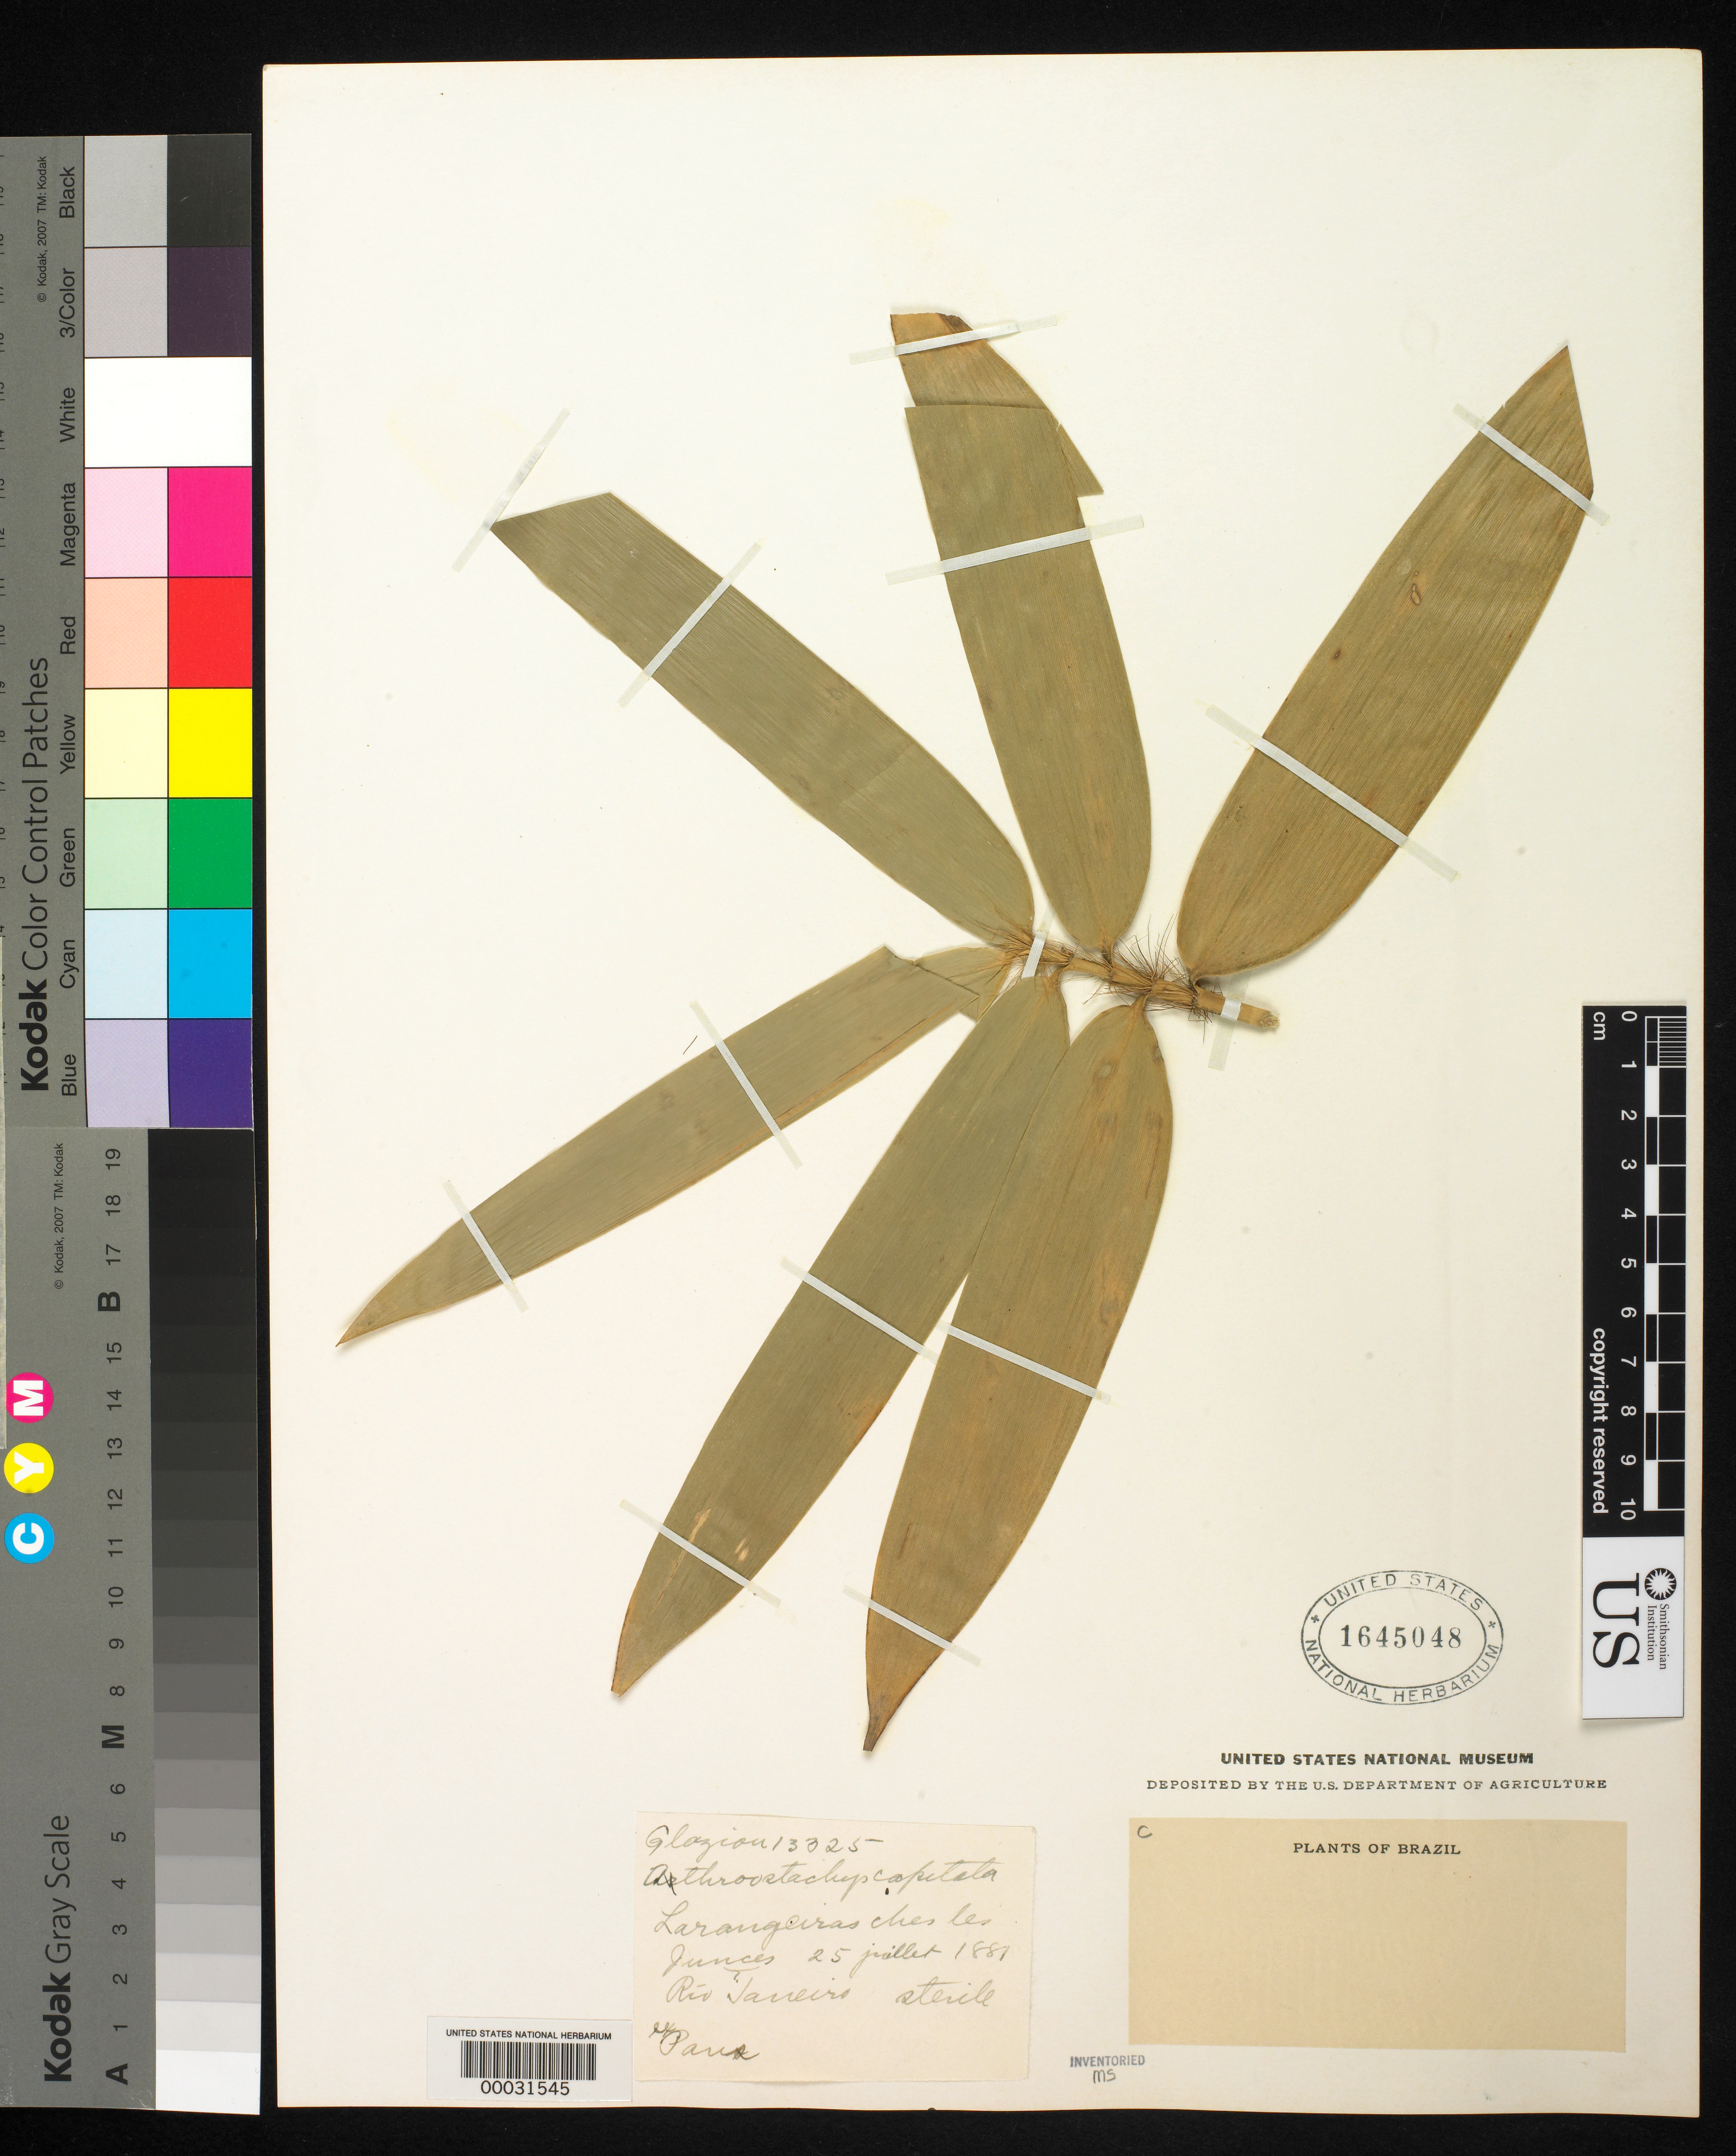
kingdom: Plantae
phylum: Tracheophyta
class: Liliopsida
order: Poales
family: Poaceae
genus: Athroostachys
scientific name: Athroostachys capitata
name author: (Hook.) Benth.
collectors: A. F. M. Glaziou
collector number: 13325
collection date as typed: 25 Jul 1881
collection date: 1881-07-25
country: Brazil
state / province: Rio de Janeiro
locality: Larangeiras ches les junces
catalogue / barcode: US 1645048